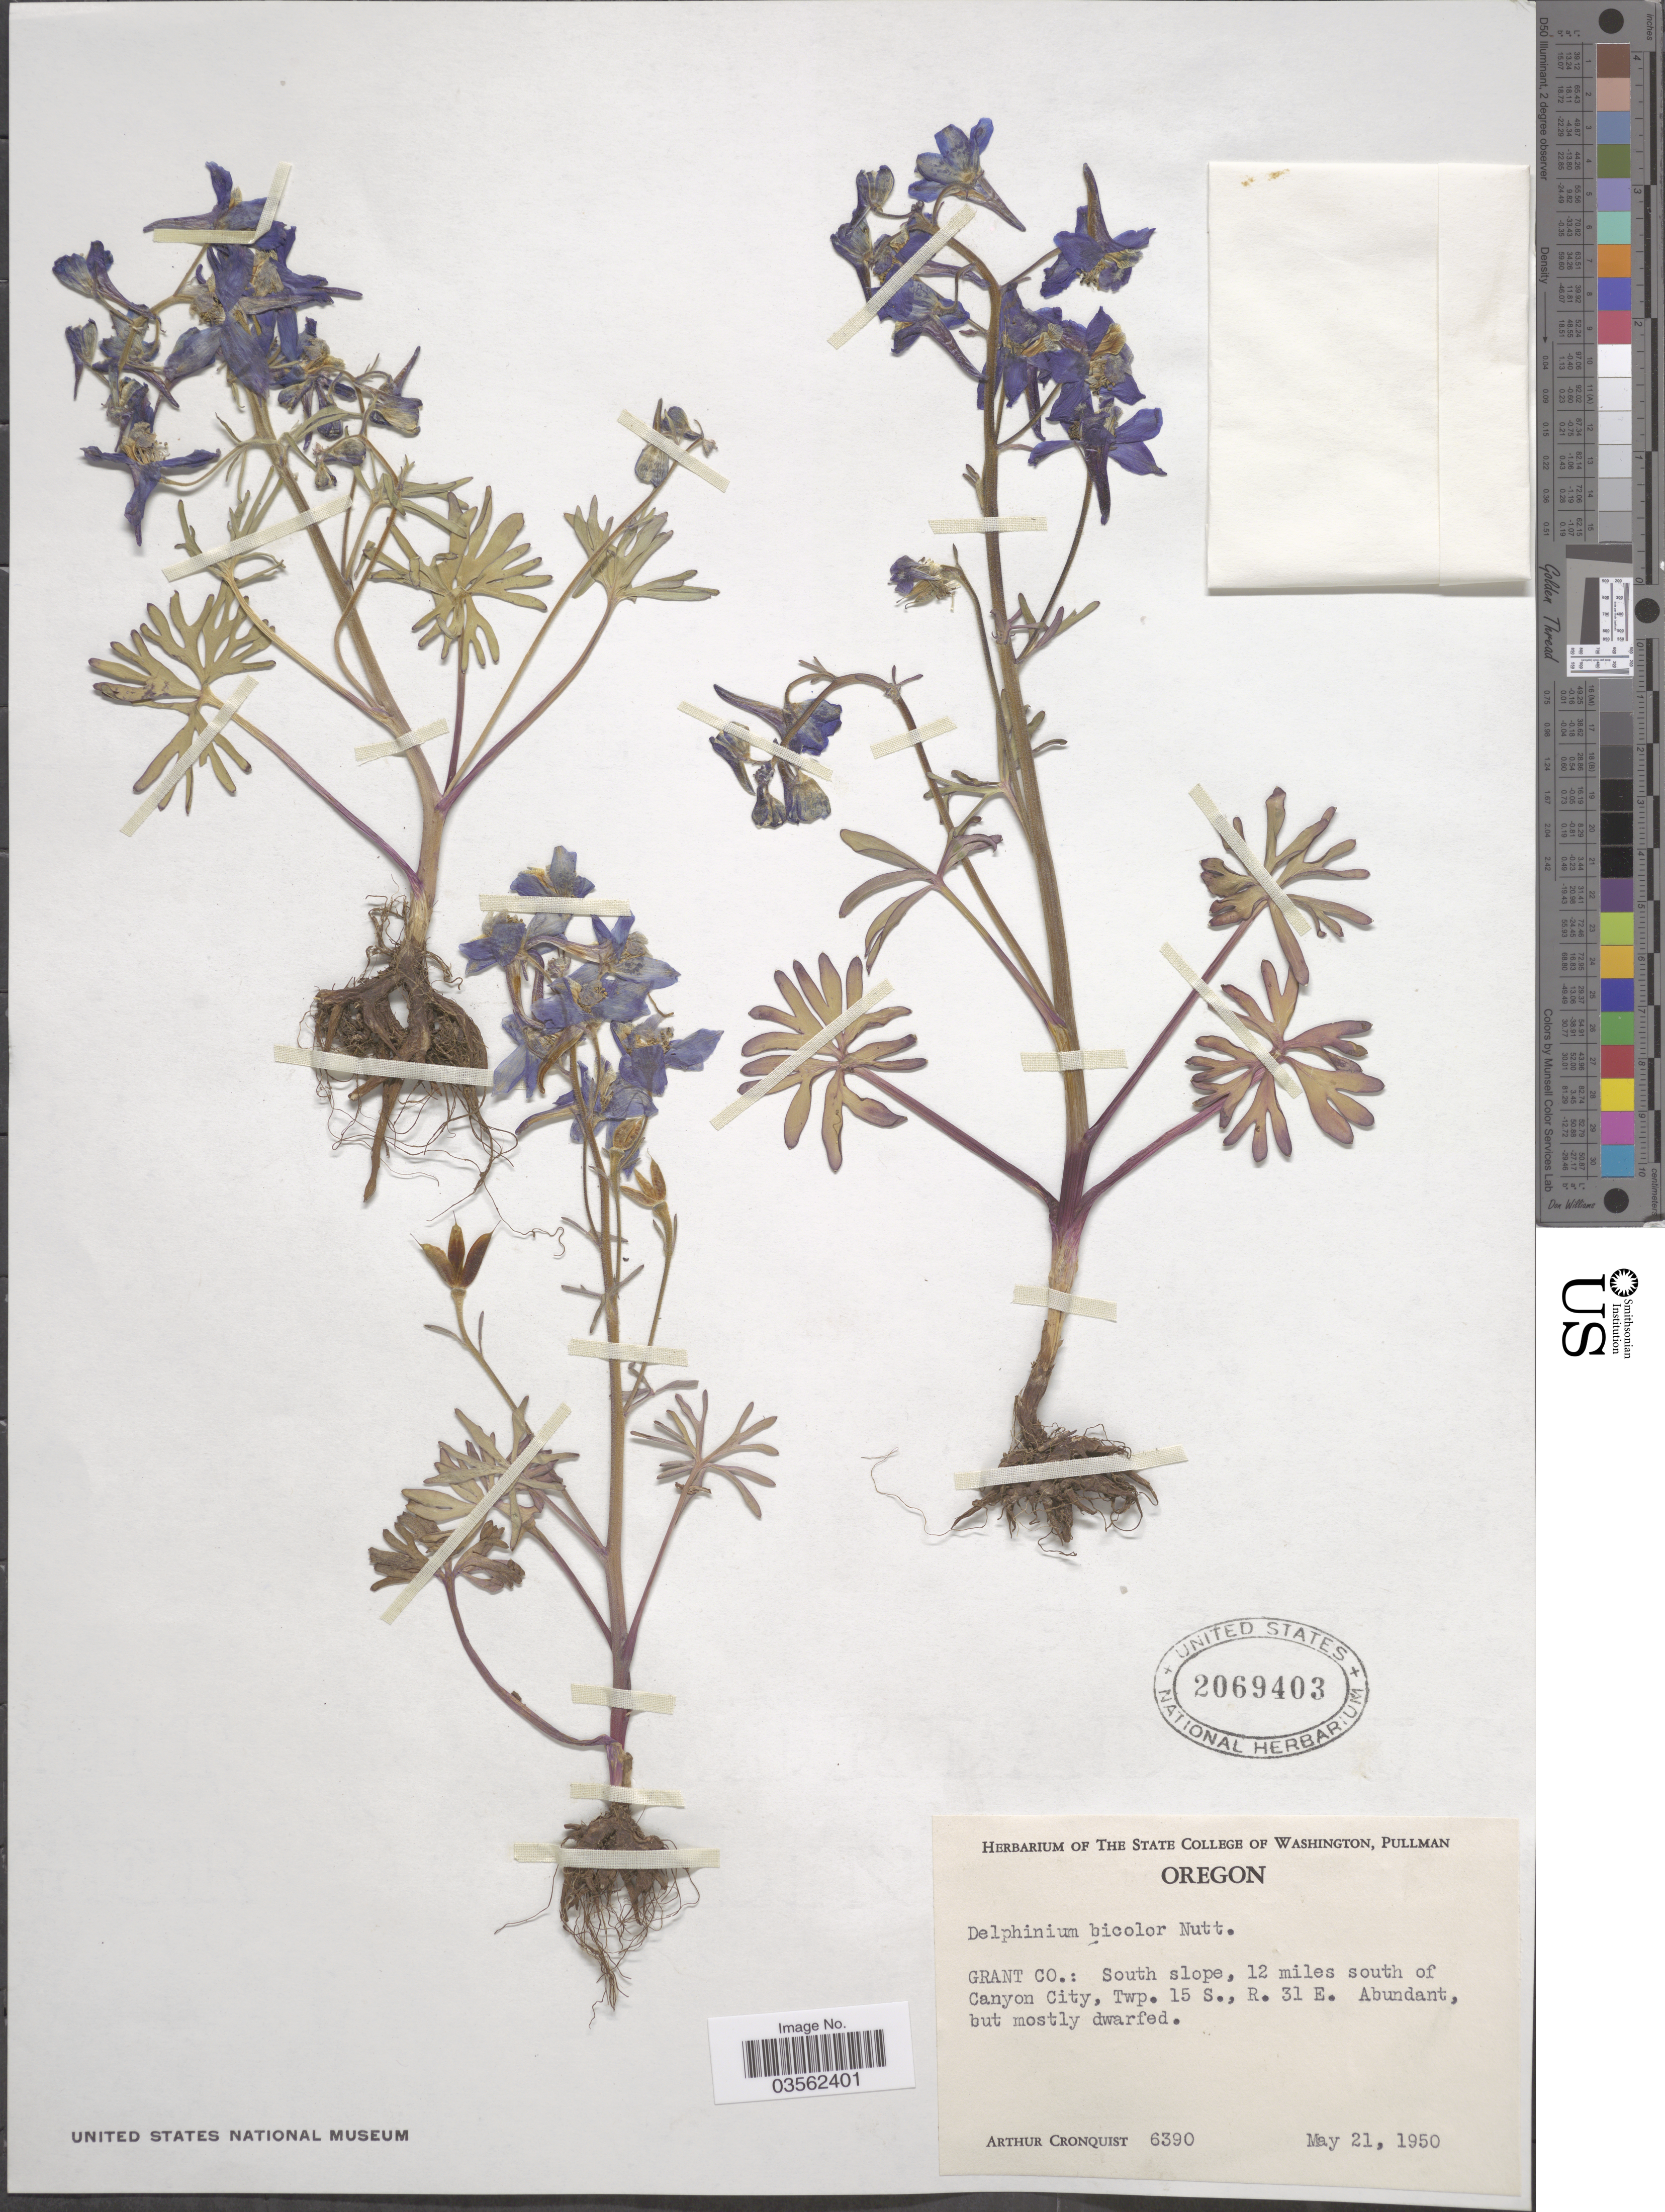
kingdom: Plantae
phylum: Tracheophyta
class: Magnoliopsida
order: Ranunculales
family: Ranunculaceae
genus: Delphinium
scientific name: Delphinium bicolor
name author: Nutt.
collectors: A. J. Cronquist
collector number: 6390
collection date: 1950-05-21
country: United States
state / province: Oregon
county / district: Grant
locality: Grant Co.: South slope, 12 miles south of Canyon City, Twp. 15 S., R. 31 E.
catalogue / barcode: US 2069403